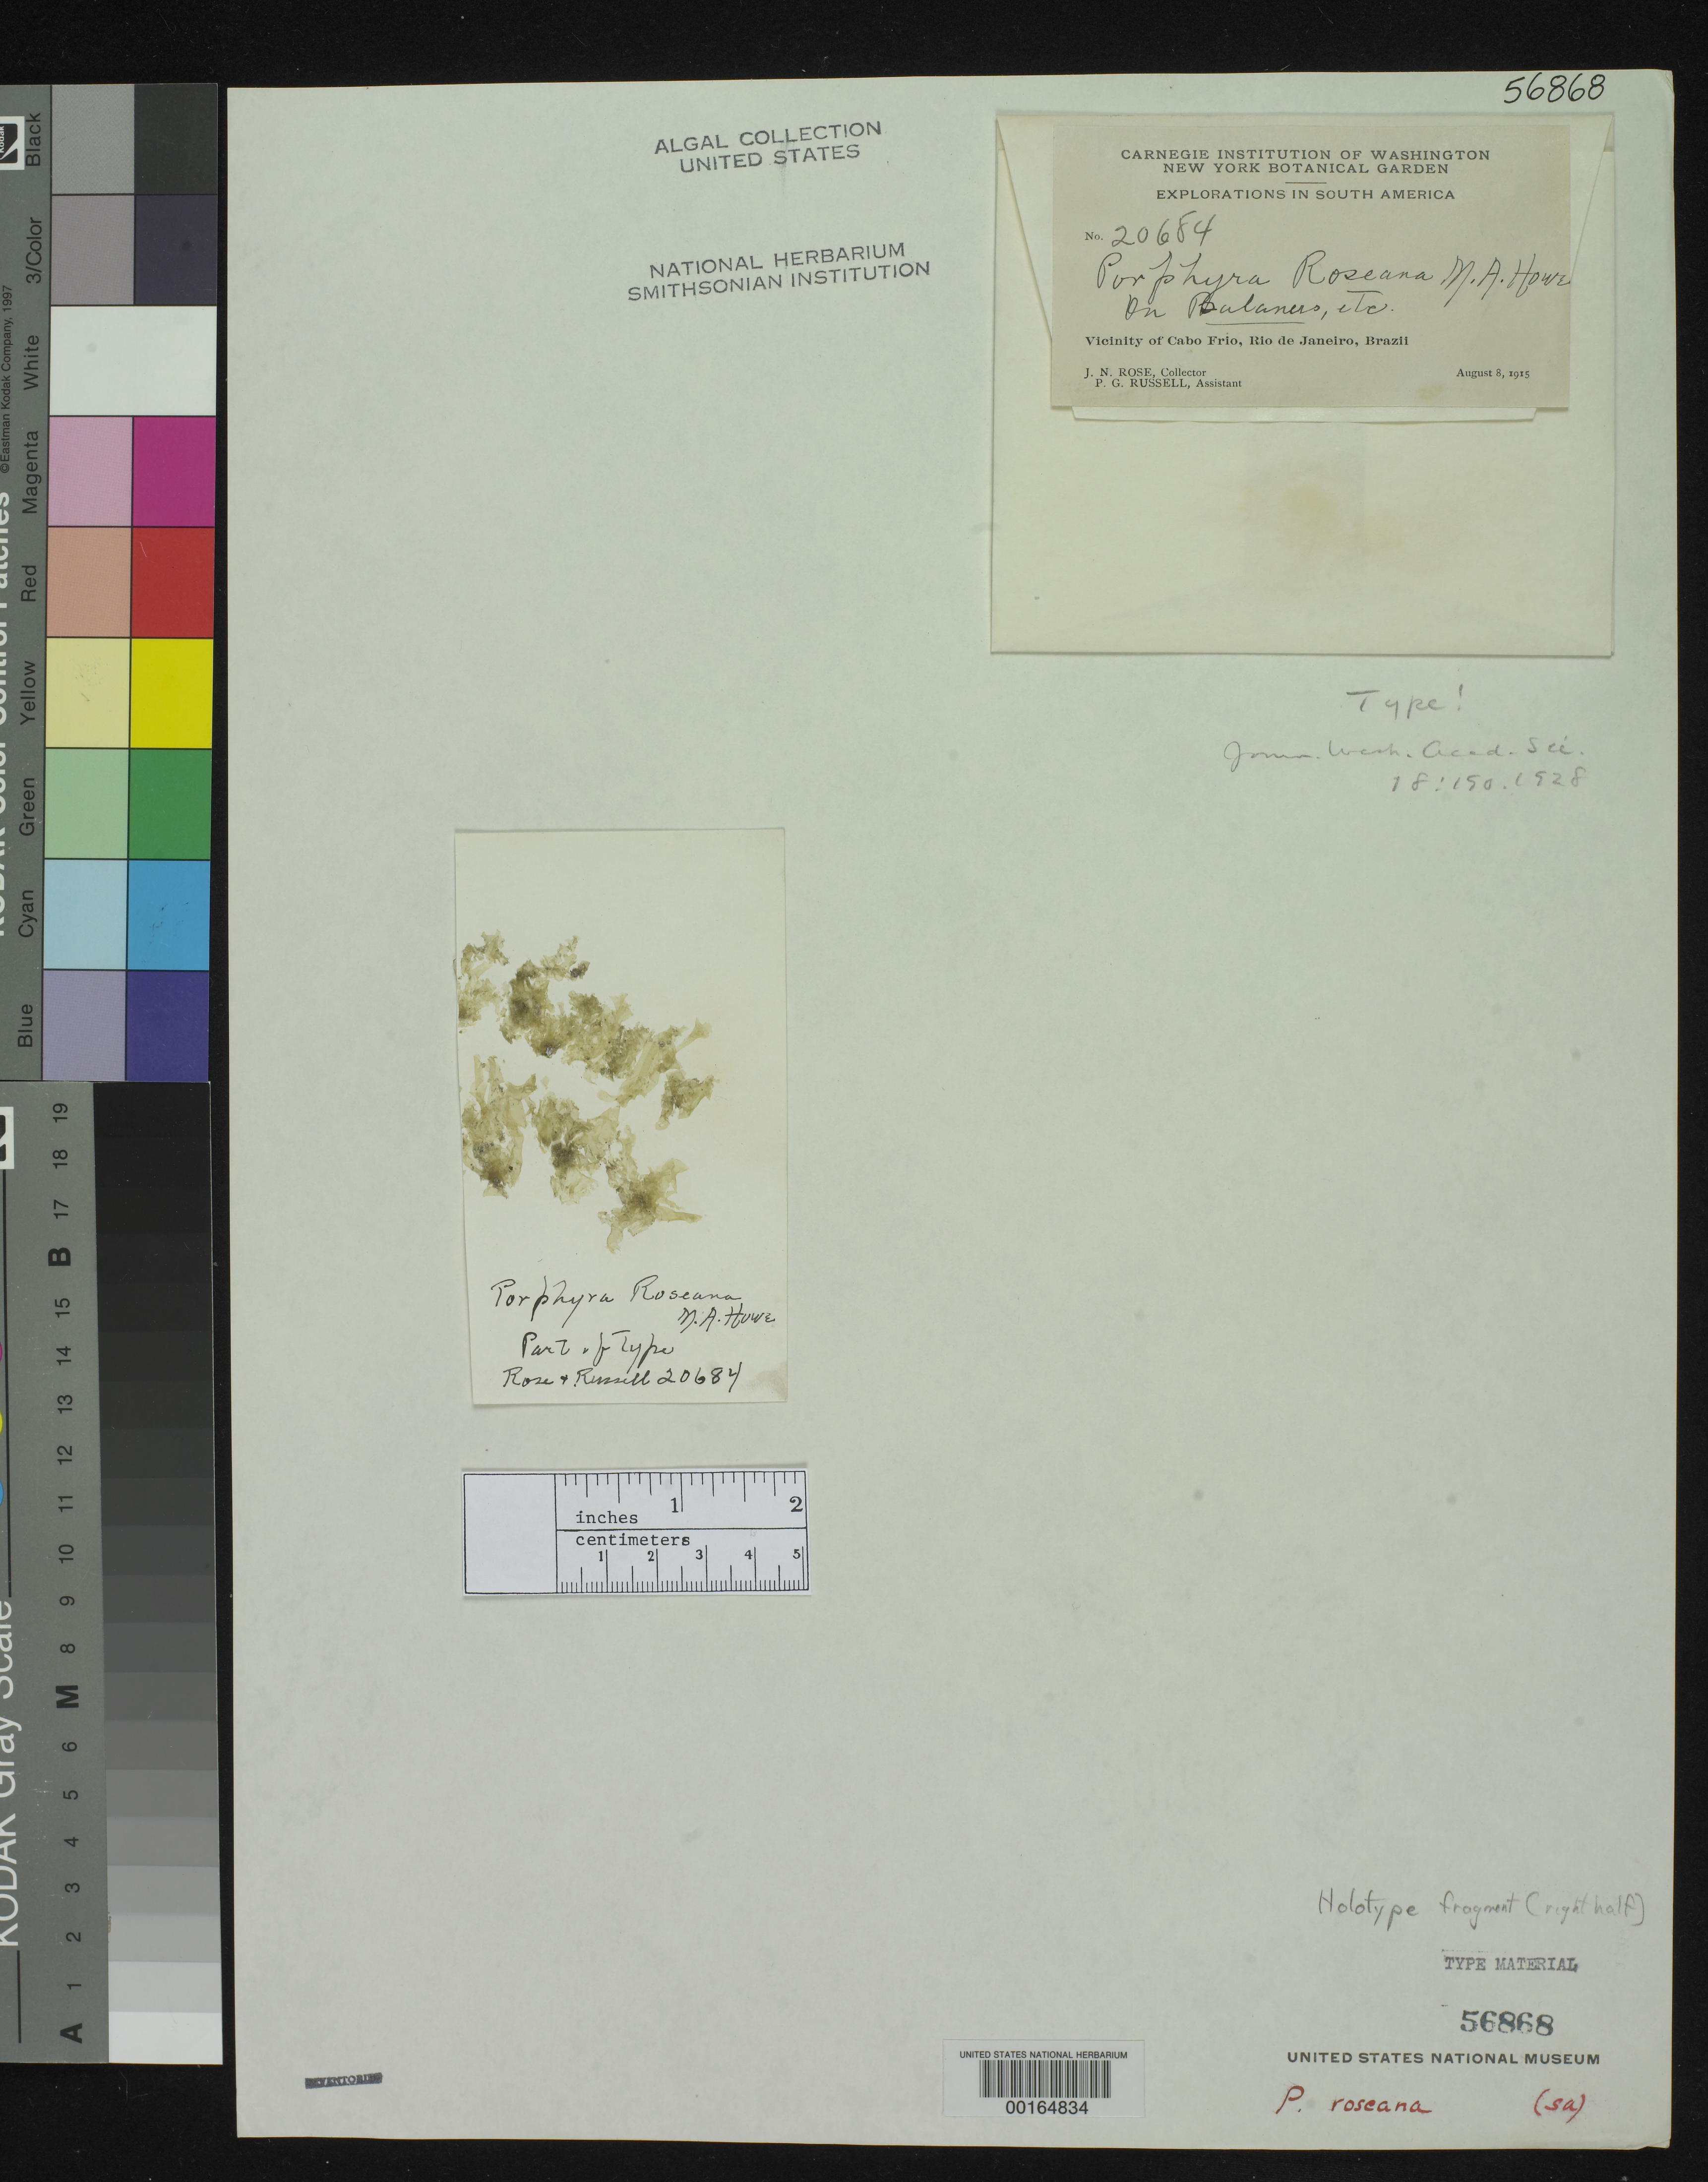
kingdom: Plantae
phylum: Rhodophyta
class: Bangiophyceae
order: Bangiales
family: Bangiaceae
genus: Porphyra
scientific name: Porphyra roseana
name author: M. Howe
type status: Holotype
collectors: J. N. Rose & P. G. Russell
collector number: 20684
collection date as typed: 08 Aug 1915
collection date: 1915-08-08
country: Brazil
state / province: Rio de Janeiro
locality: Cabo Frio area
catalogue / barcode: US 56868